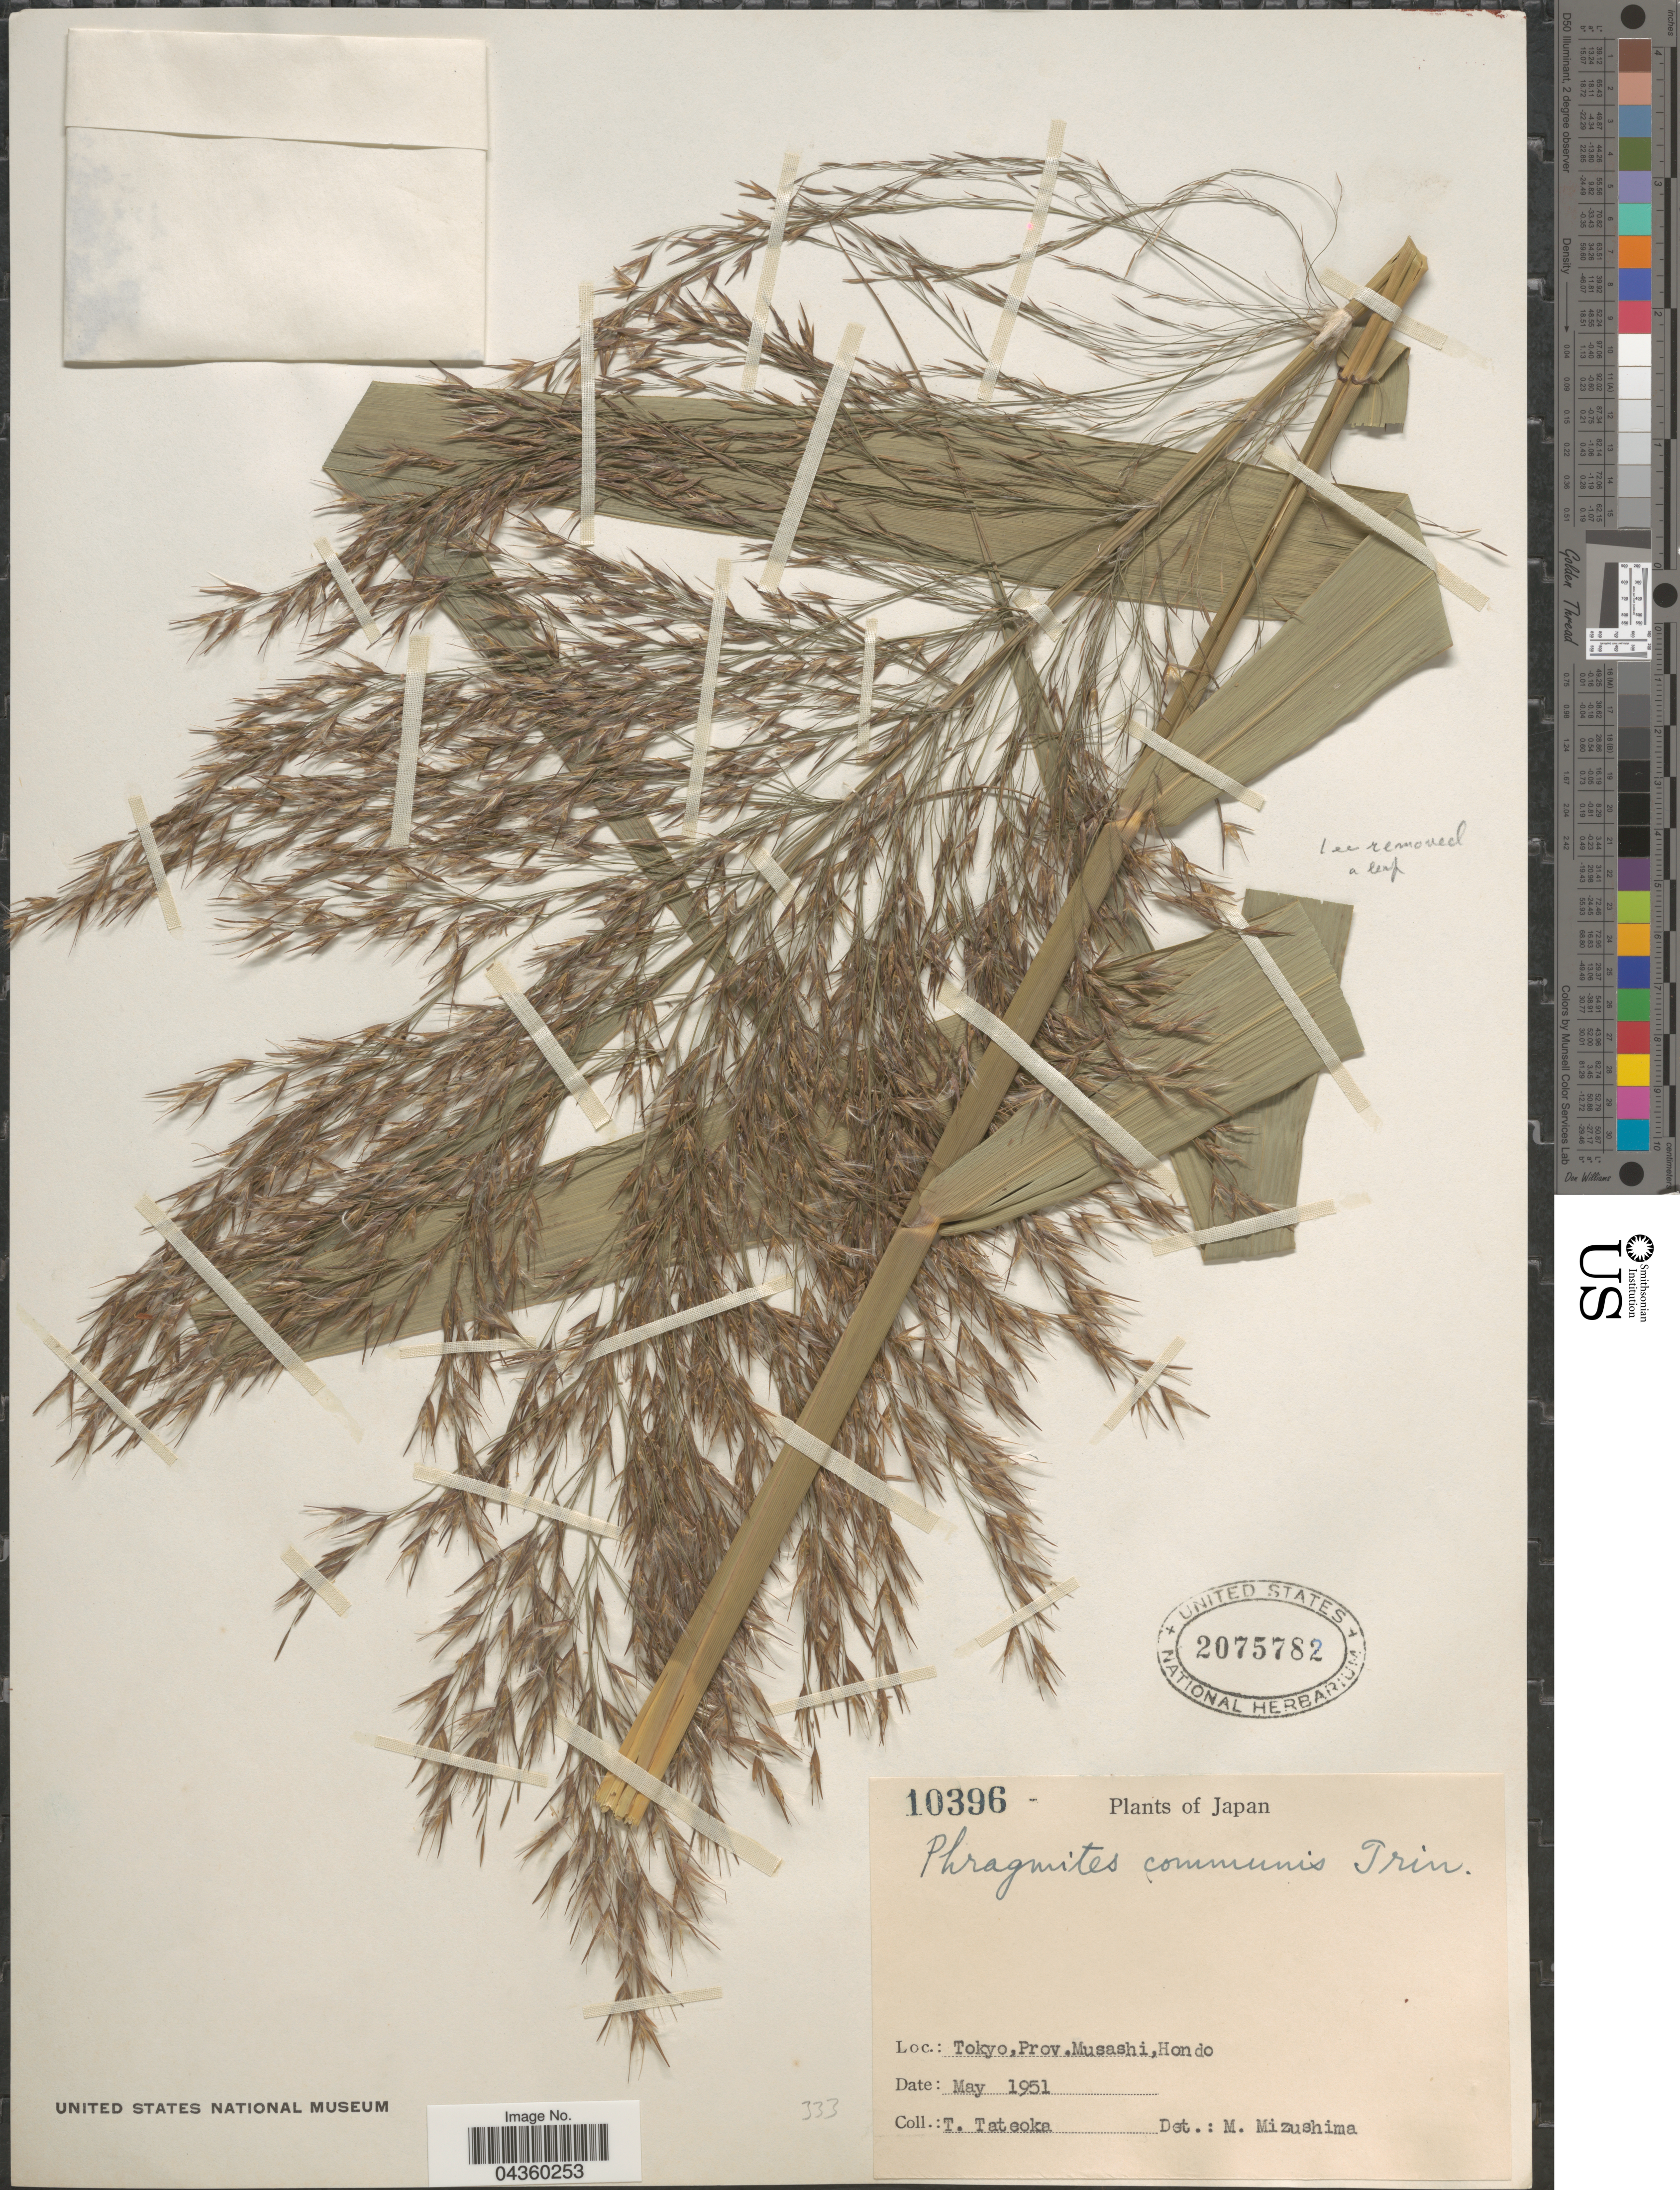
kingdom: Plantae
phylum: Tracheophyta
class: Liliopsida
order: Poales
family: Poaceae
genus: Phragmites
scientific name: Phragmites australis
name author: (Cav.) Trin. ex Steud.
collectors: T. Tateoka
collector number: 10396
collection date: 1951-05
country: Japan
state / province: Tokyo, Federal City of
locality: Tokyo,Prov.Musashi,Hondo.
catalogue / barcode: US 2075782